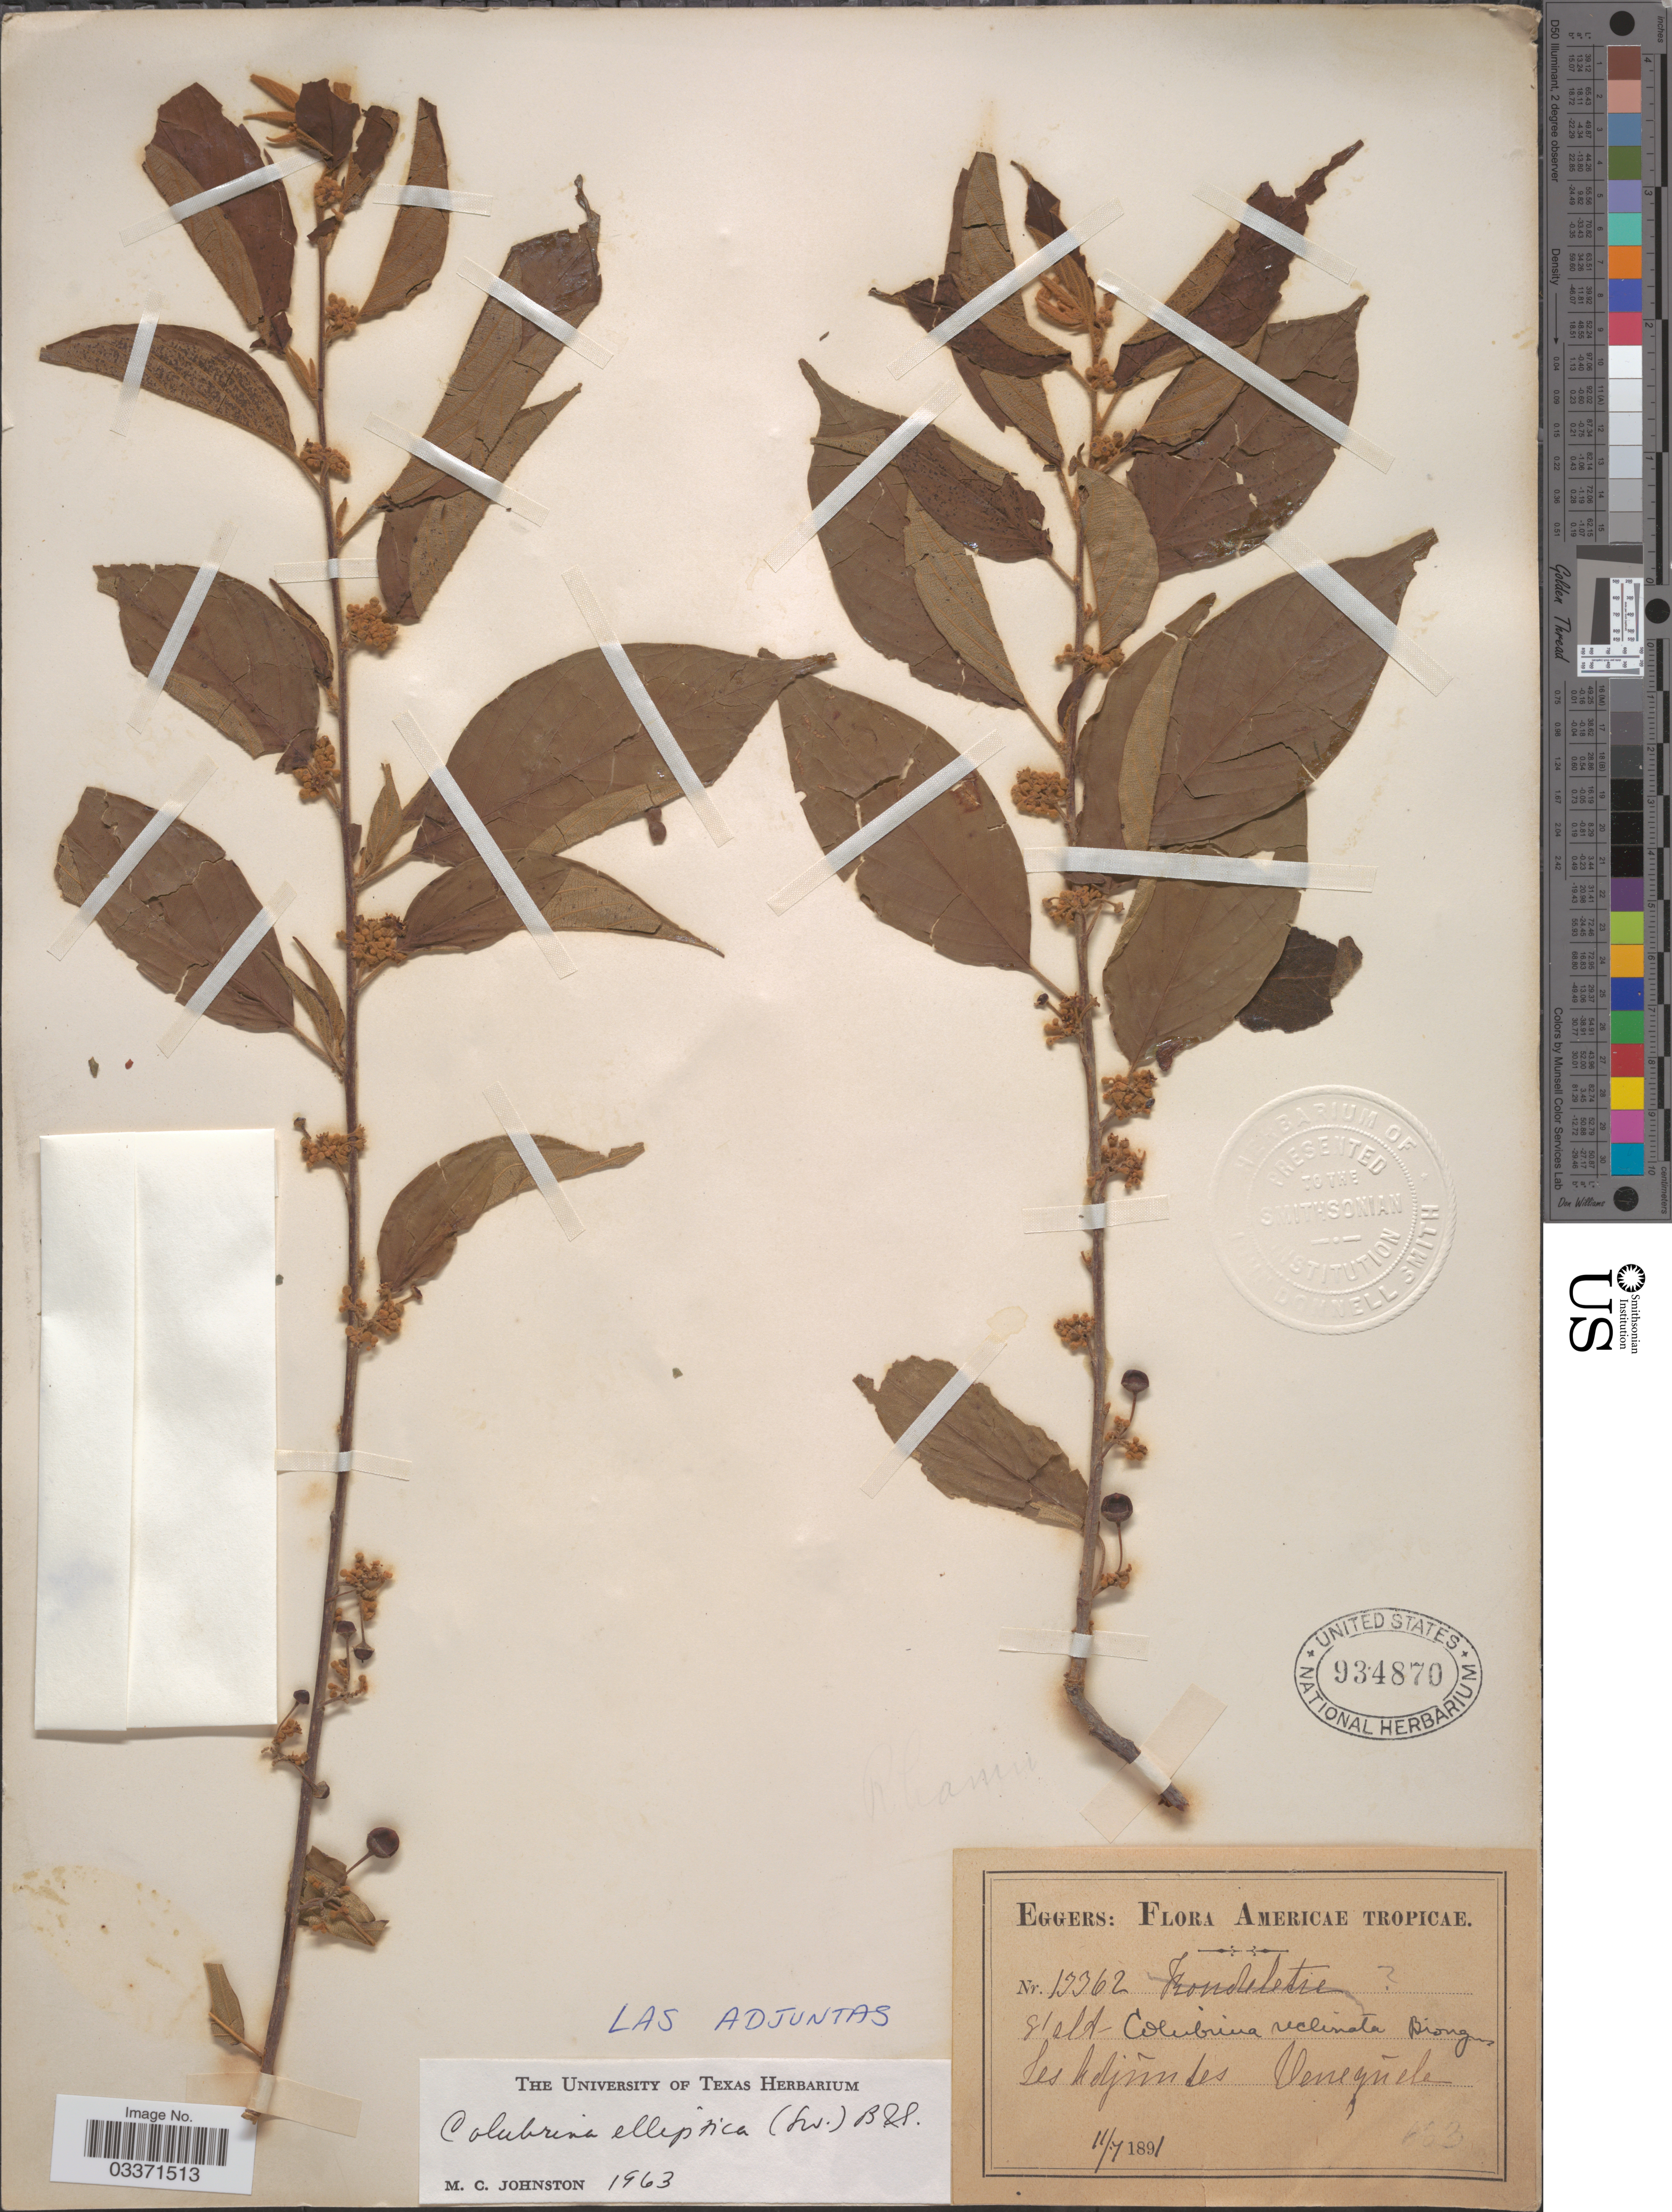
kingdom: Plantae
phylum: Tracheophyta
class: Magnoliopsida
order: Rosales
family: Rhamnaceae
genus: Colubrina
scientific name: Colubrina elliptica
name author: (Sw.) Brizicky & W.L. Stern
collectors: -. Eggers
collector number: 13362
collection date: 1891-07-11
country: Venezuela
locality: Americae Tropicae, Las Adjuntas.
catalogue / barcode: US 934870